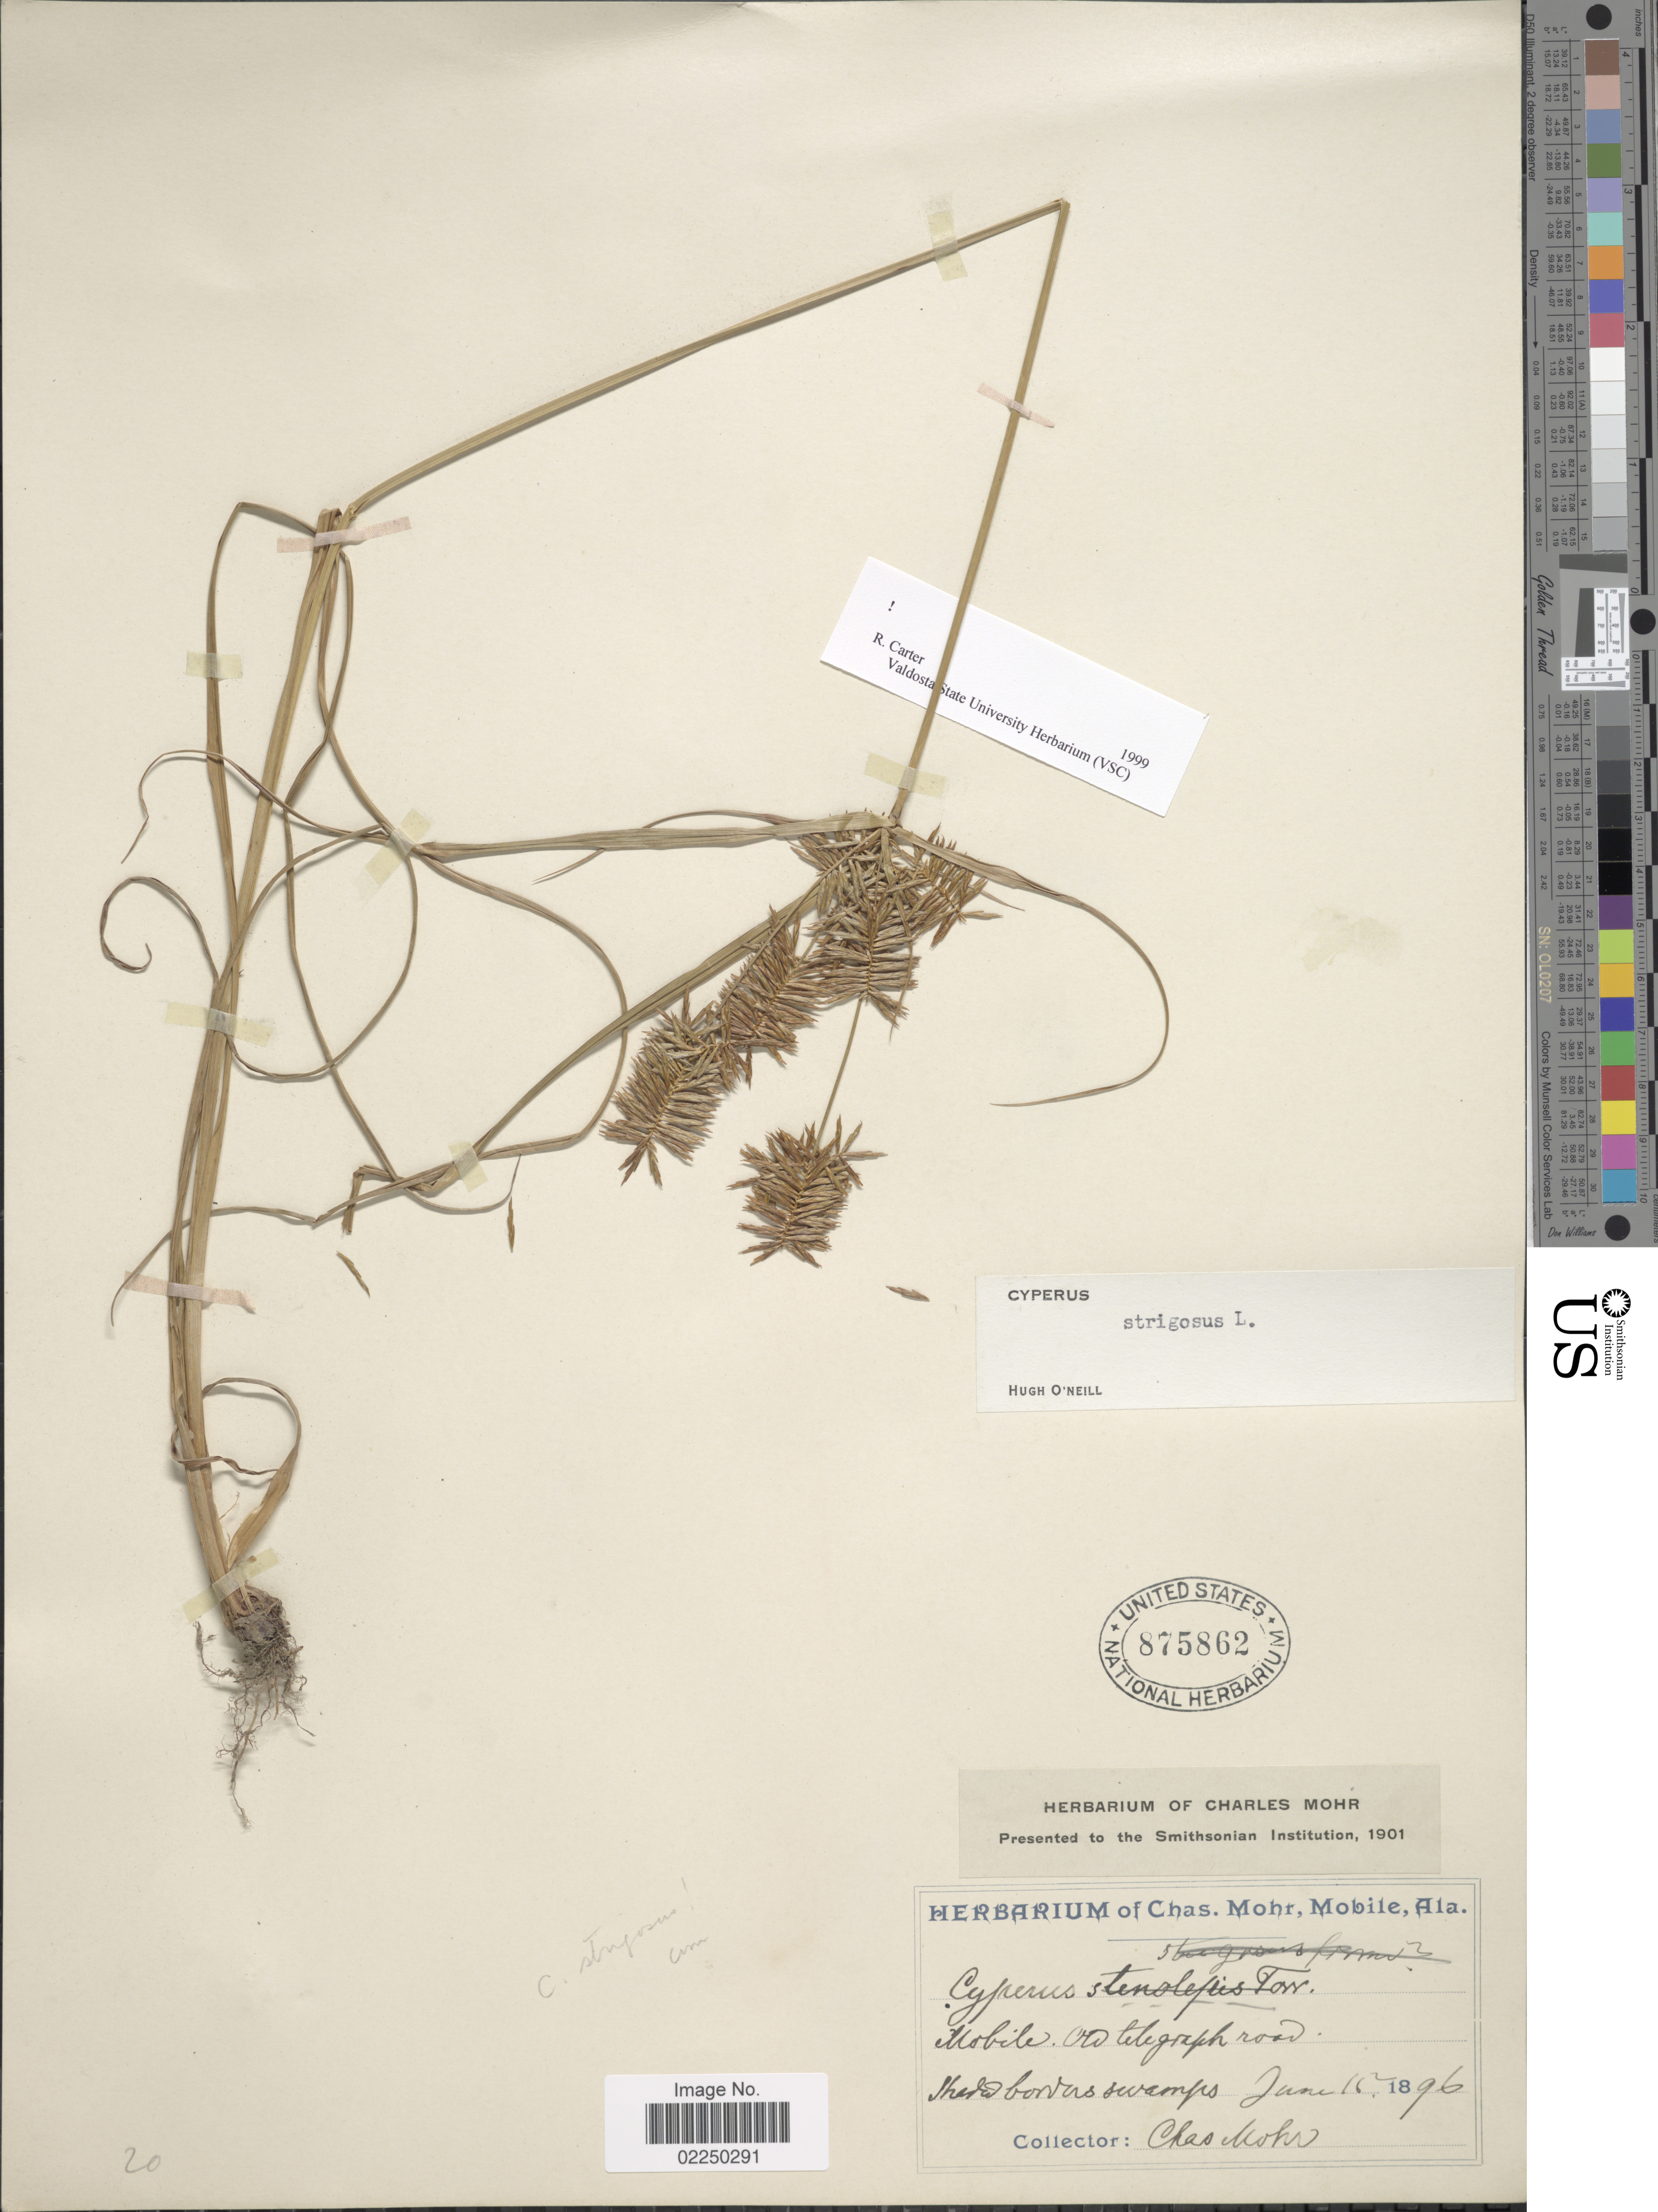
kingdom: Plantae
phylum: Tracheophyta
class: Liliopsida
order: Poales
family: Cyperaceae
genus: Cyperus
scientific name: Cyperus strigosus L.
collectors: Mohr, C. T. (herbarium)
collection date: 1896-06-16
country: United States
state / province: Alabama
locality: Mobile old telegraph road, shade borders swamps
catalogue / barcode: US 875862